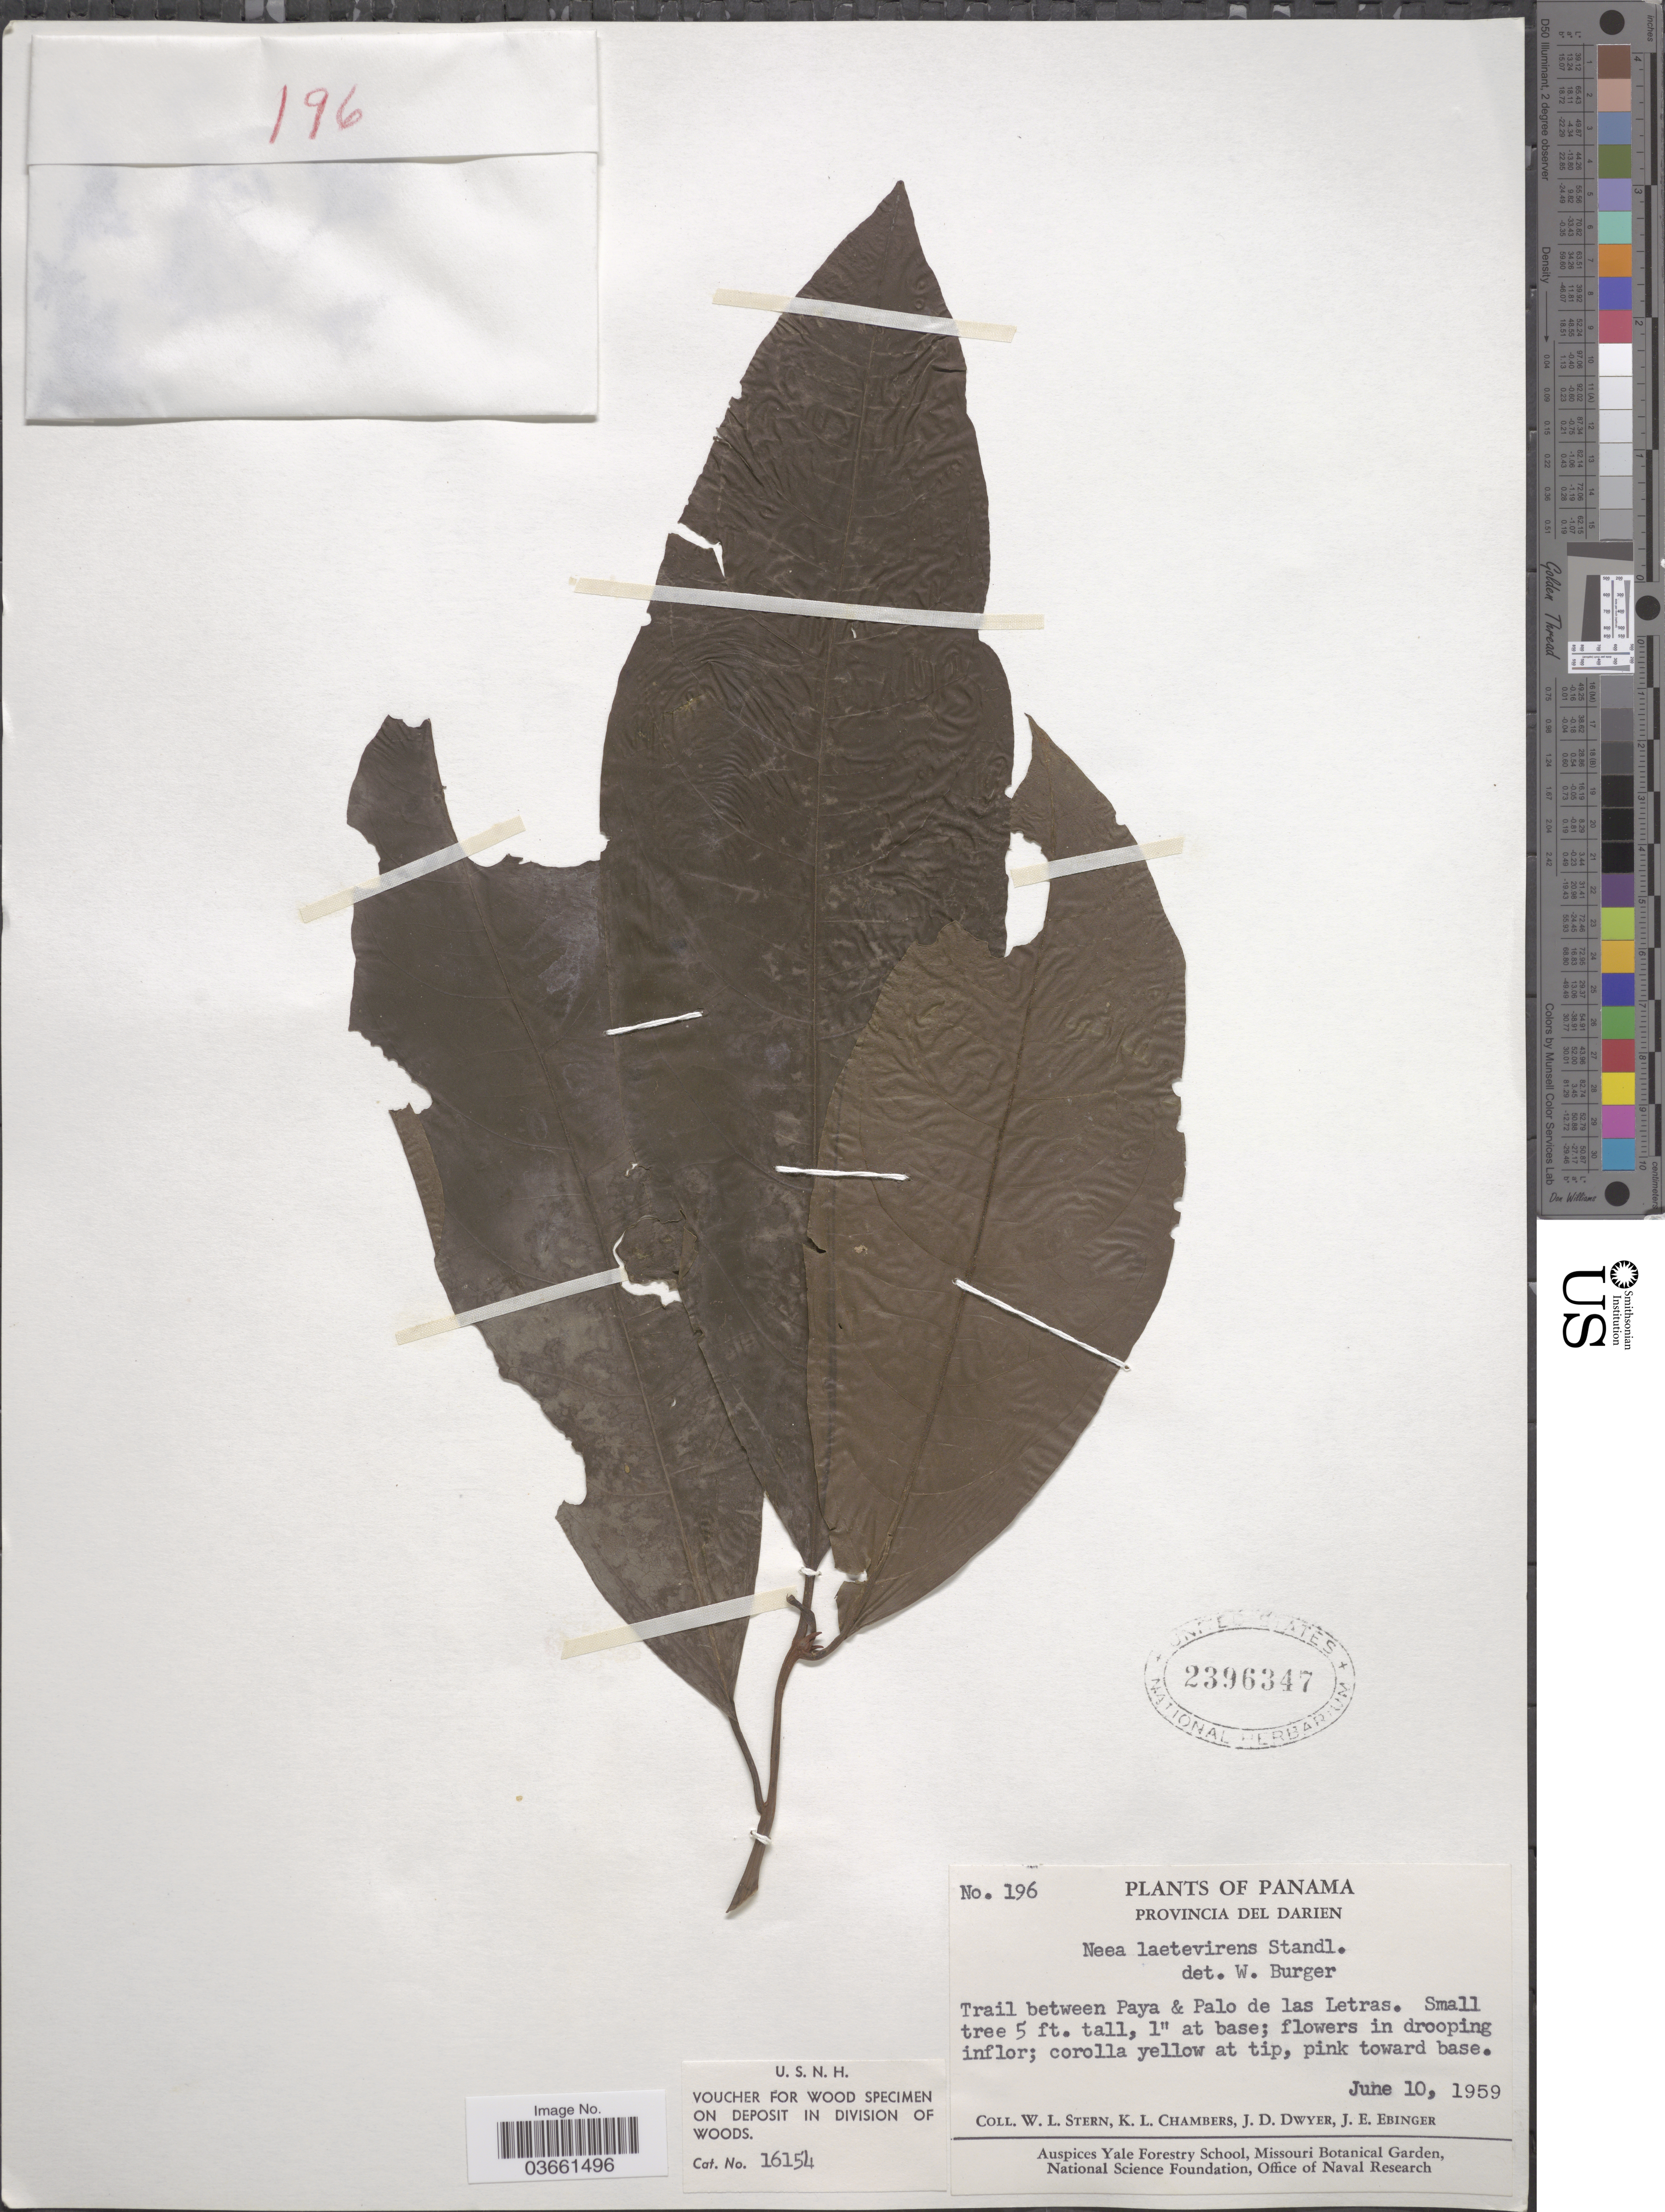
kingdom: Plantae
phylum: Tracheophyta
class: Magnoliopsida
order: Caryophyllales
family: Nyctaginaceae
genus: Neea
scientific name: Neea laetevirens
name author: Standl.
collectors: W. L. Stern, K. Chambers, J. D. Dwyer & J. Ebinger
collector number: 196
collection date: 1959-06-10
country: Panama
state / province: Darién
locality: Trail between Paya & Palo de las Letras.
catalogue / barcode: US 2396347